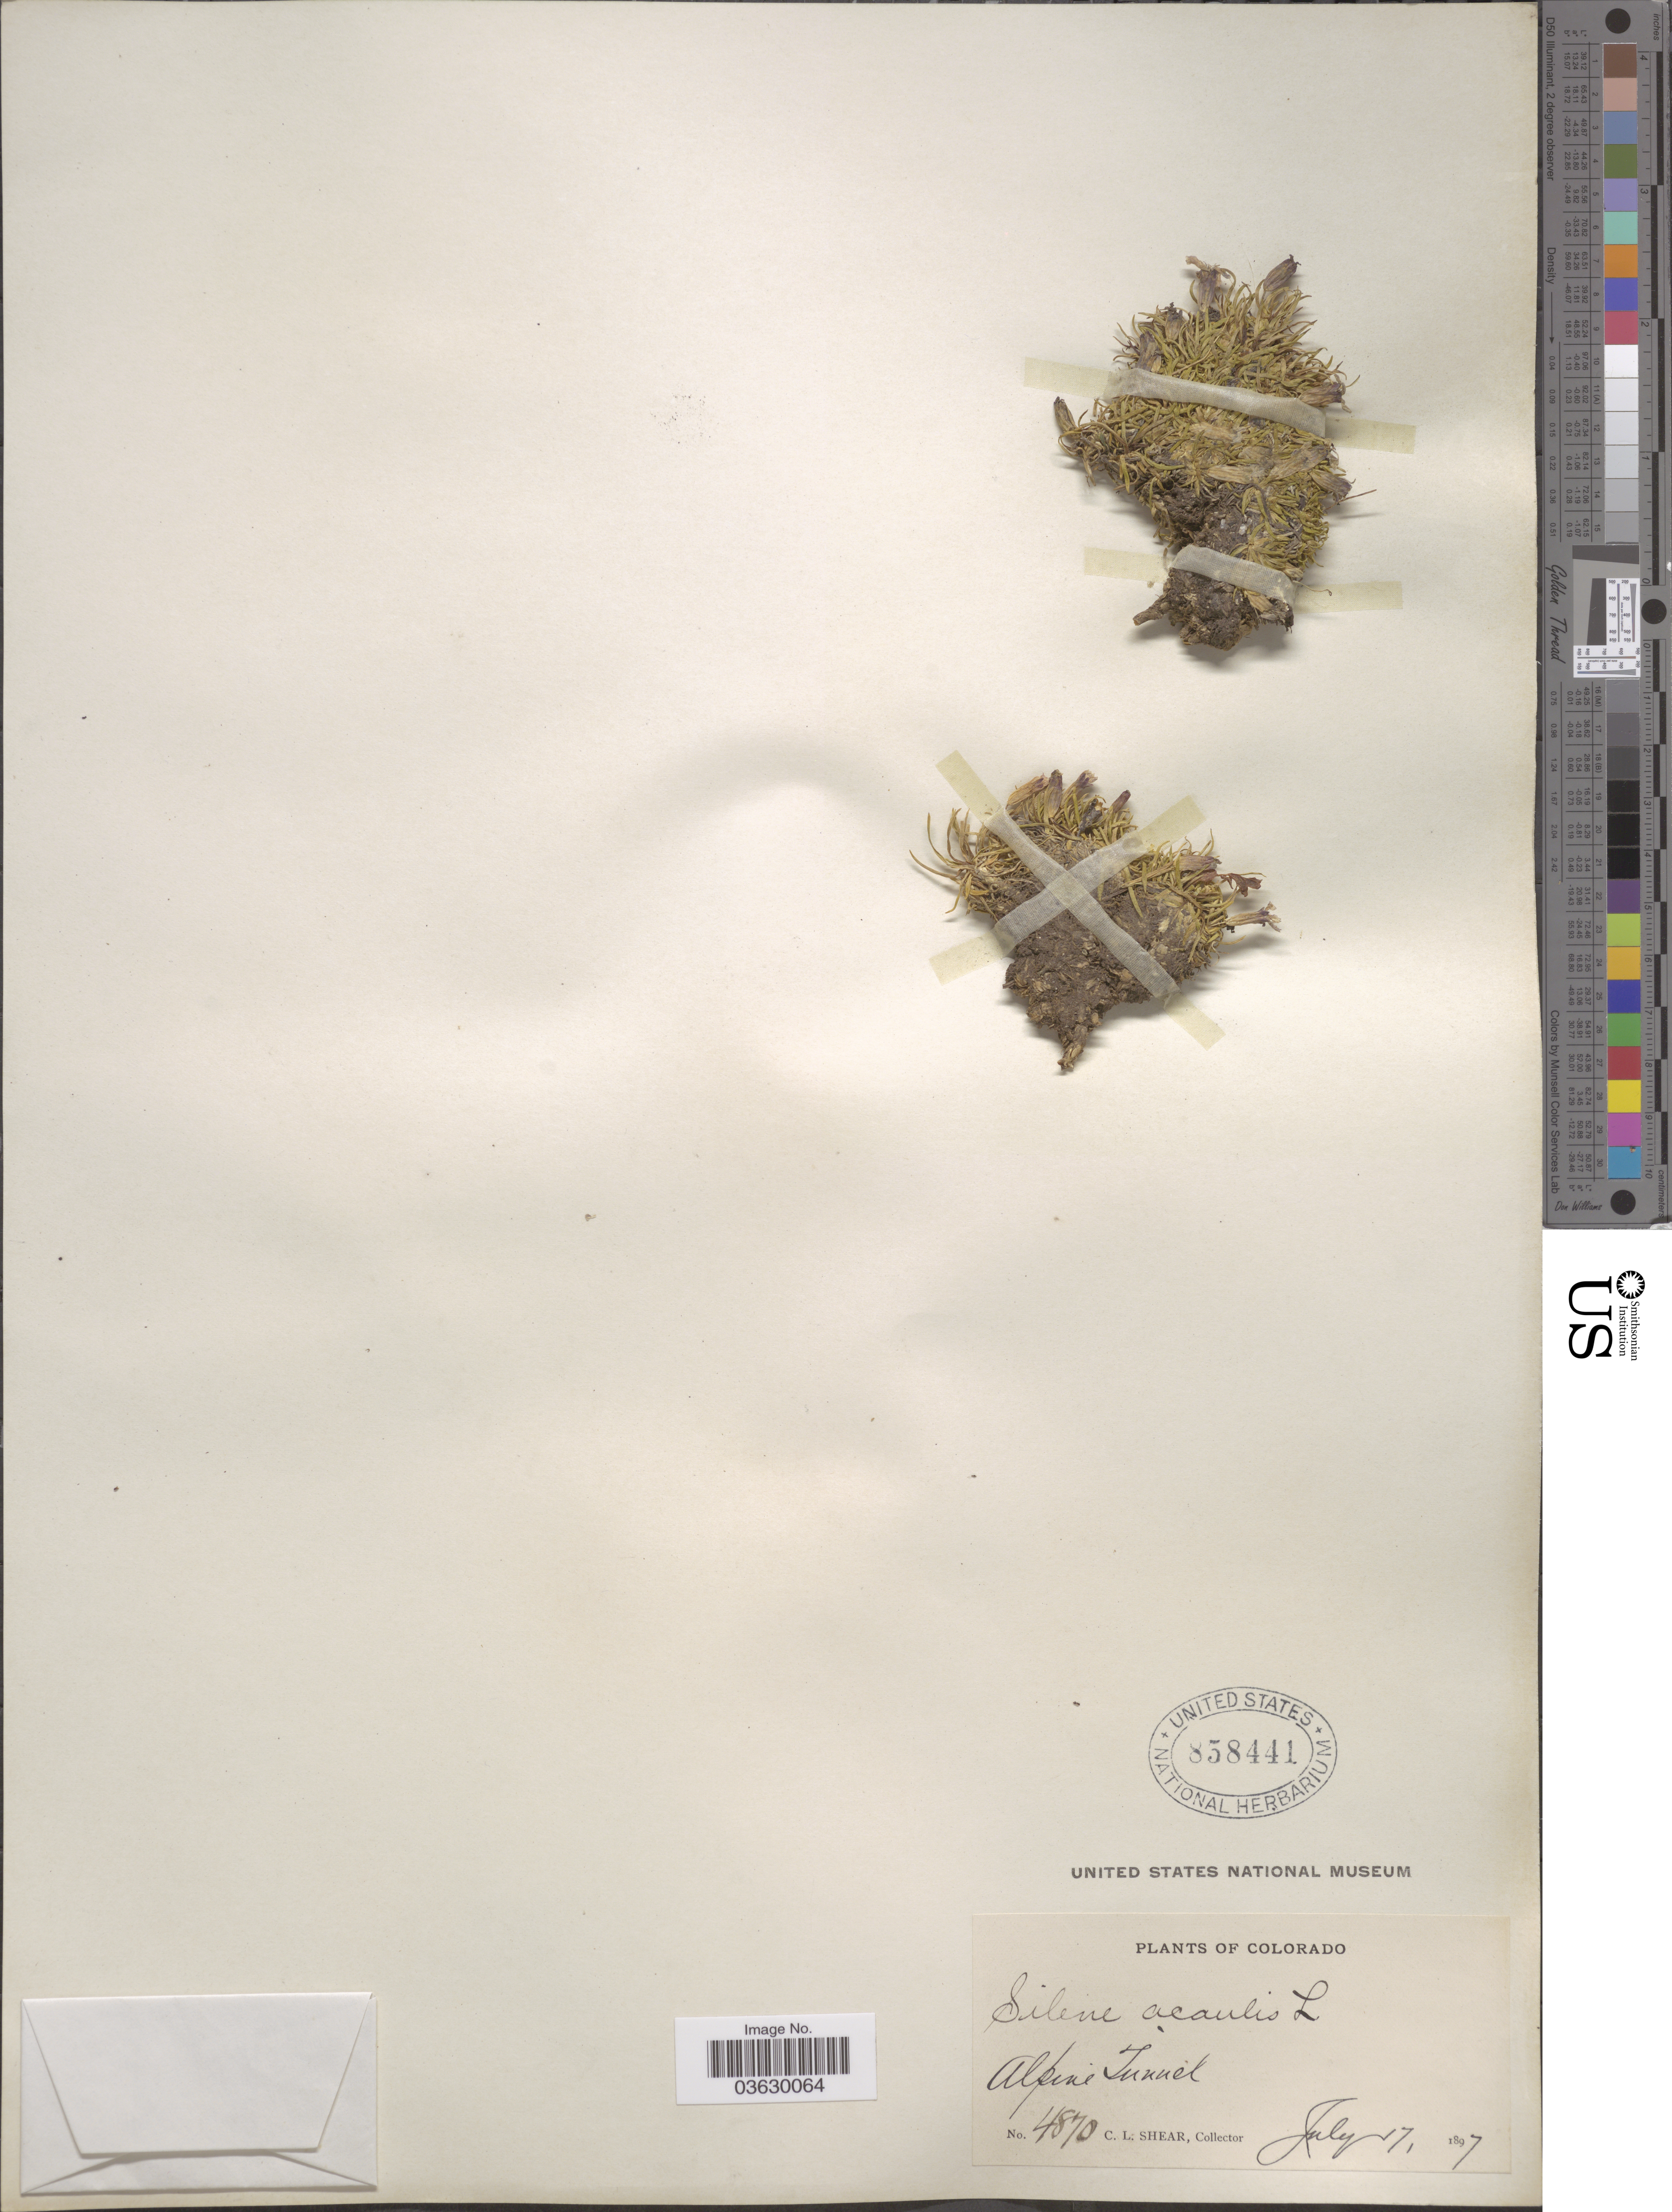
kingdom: Plantae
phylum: Tracheophyta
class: Magnoliopsida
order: Caryophyllales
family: Caryophyllaceae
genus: Silene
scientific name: Silene acaulis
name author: (L.) Jacq.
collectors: C. L. Shear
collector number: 4870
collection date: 1897-07-17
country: United States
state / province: Colorado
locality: Alpine Tunnel.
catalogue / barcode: US 858441